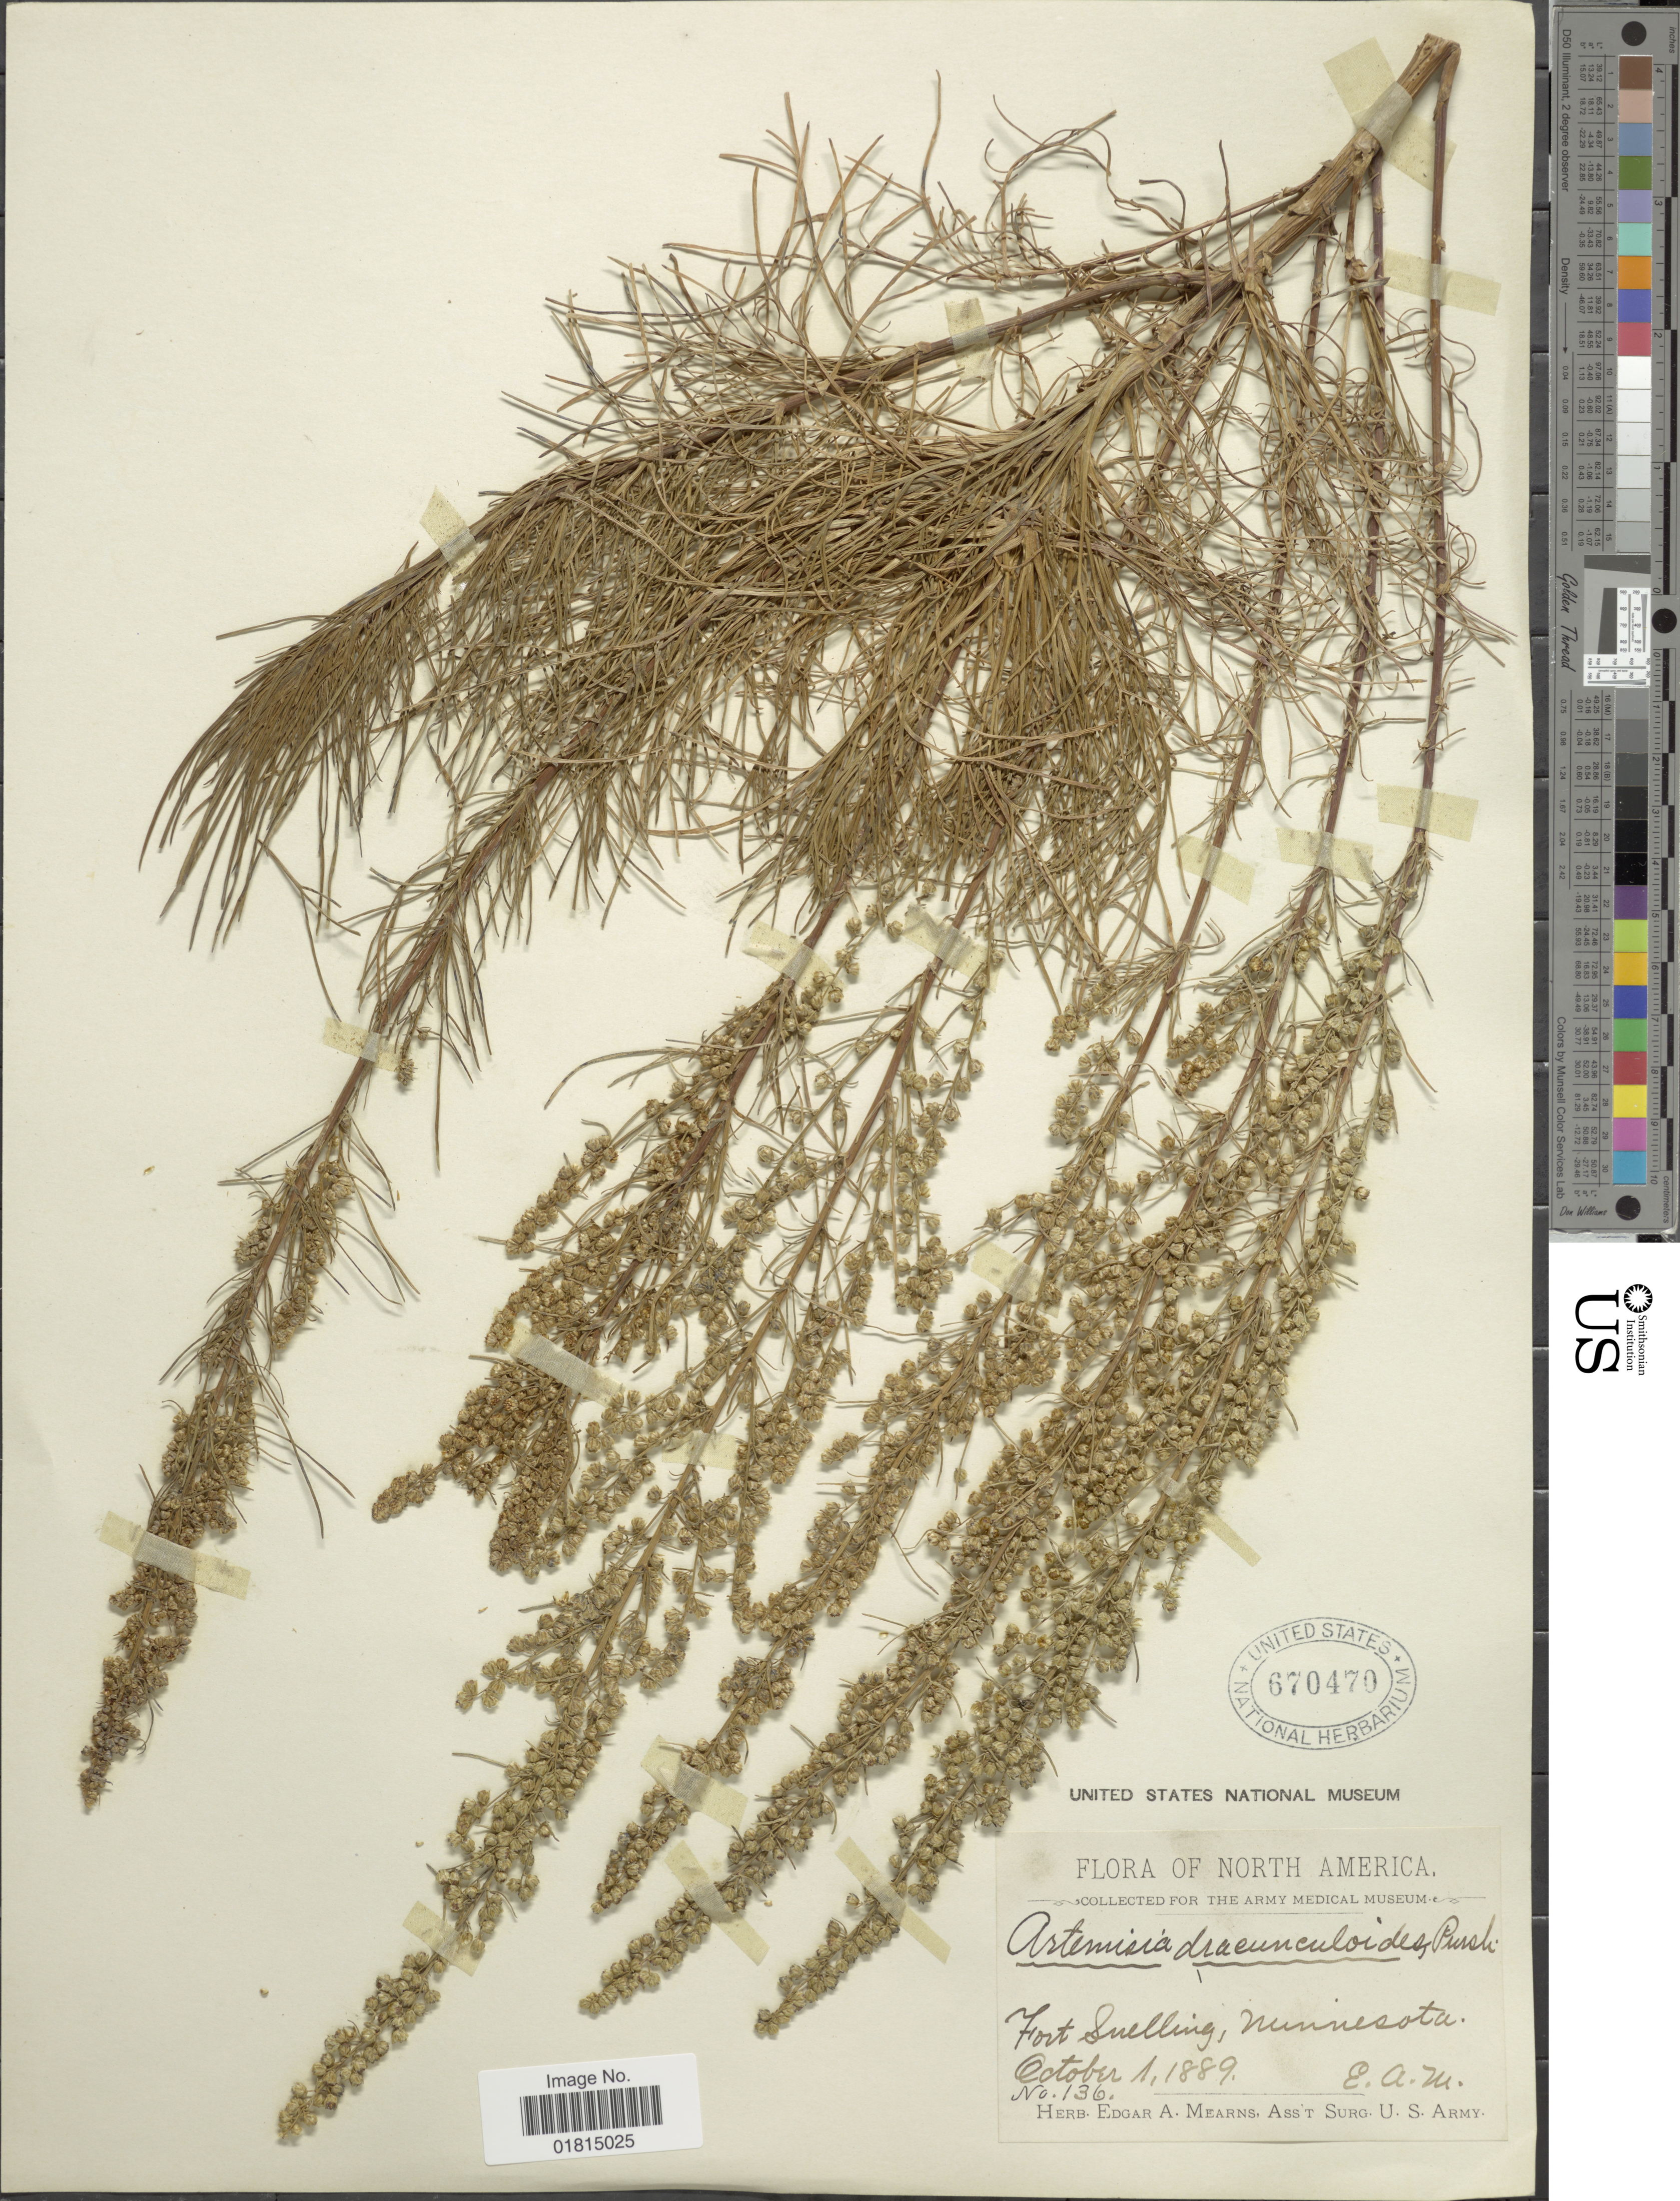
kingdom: Plantae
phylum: Tracheophyta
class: Magnoliopsida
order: Asterales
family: Asteraceae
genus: Artemisia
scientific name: Artemisia caudata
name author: Michx.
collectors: E. A. Mearns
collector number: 136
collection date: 1889-10-01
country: United States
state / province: Minnesota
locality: Fort Snelling, Minnesota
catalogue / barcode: US 670470